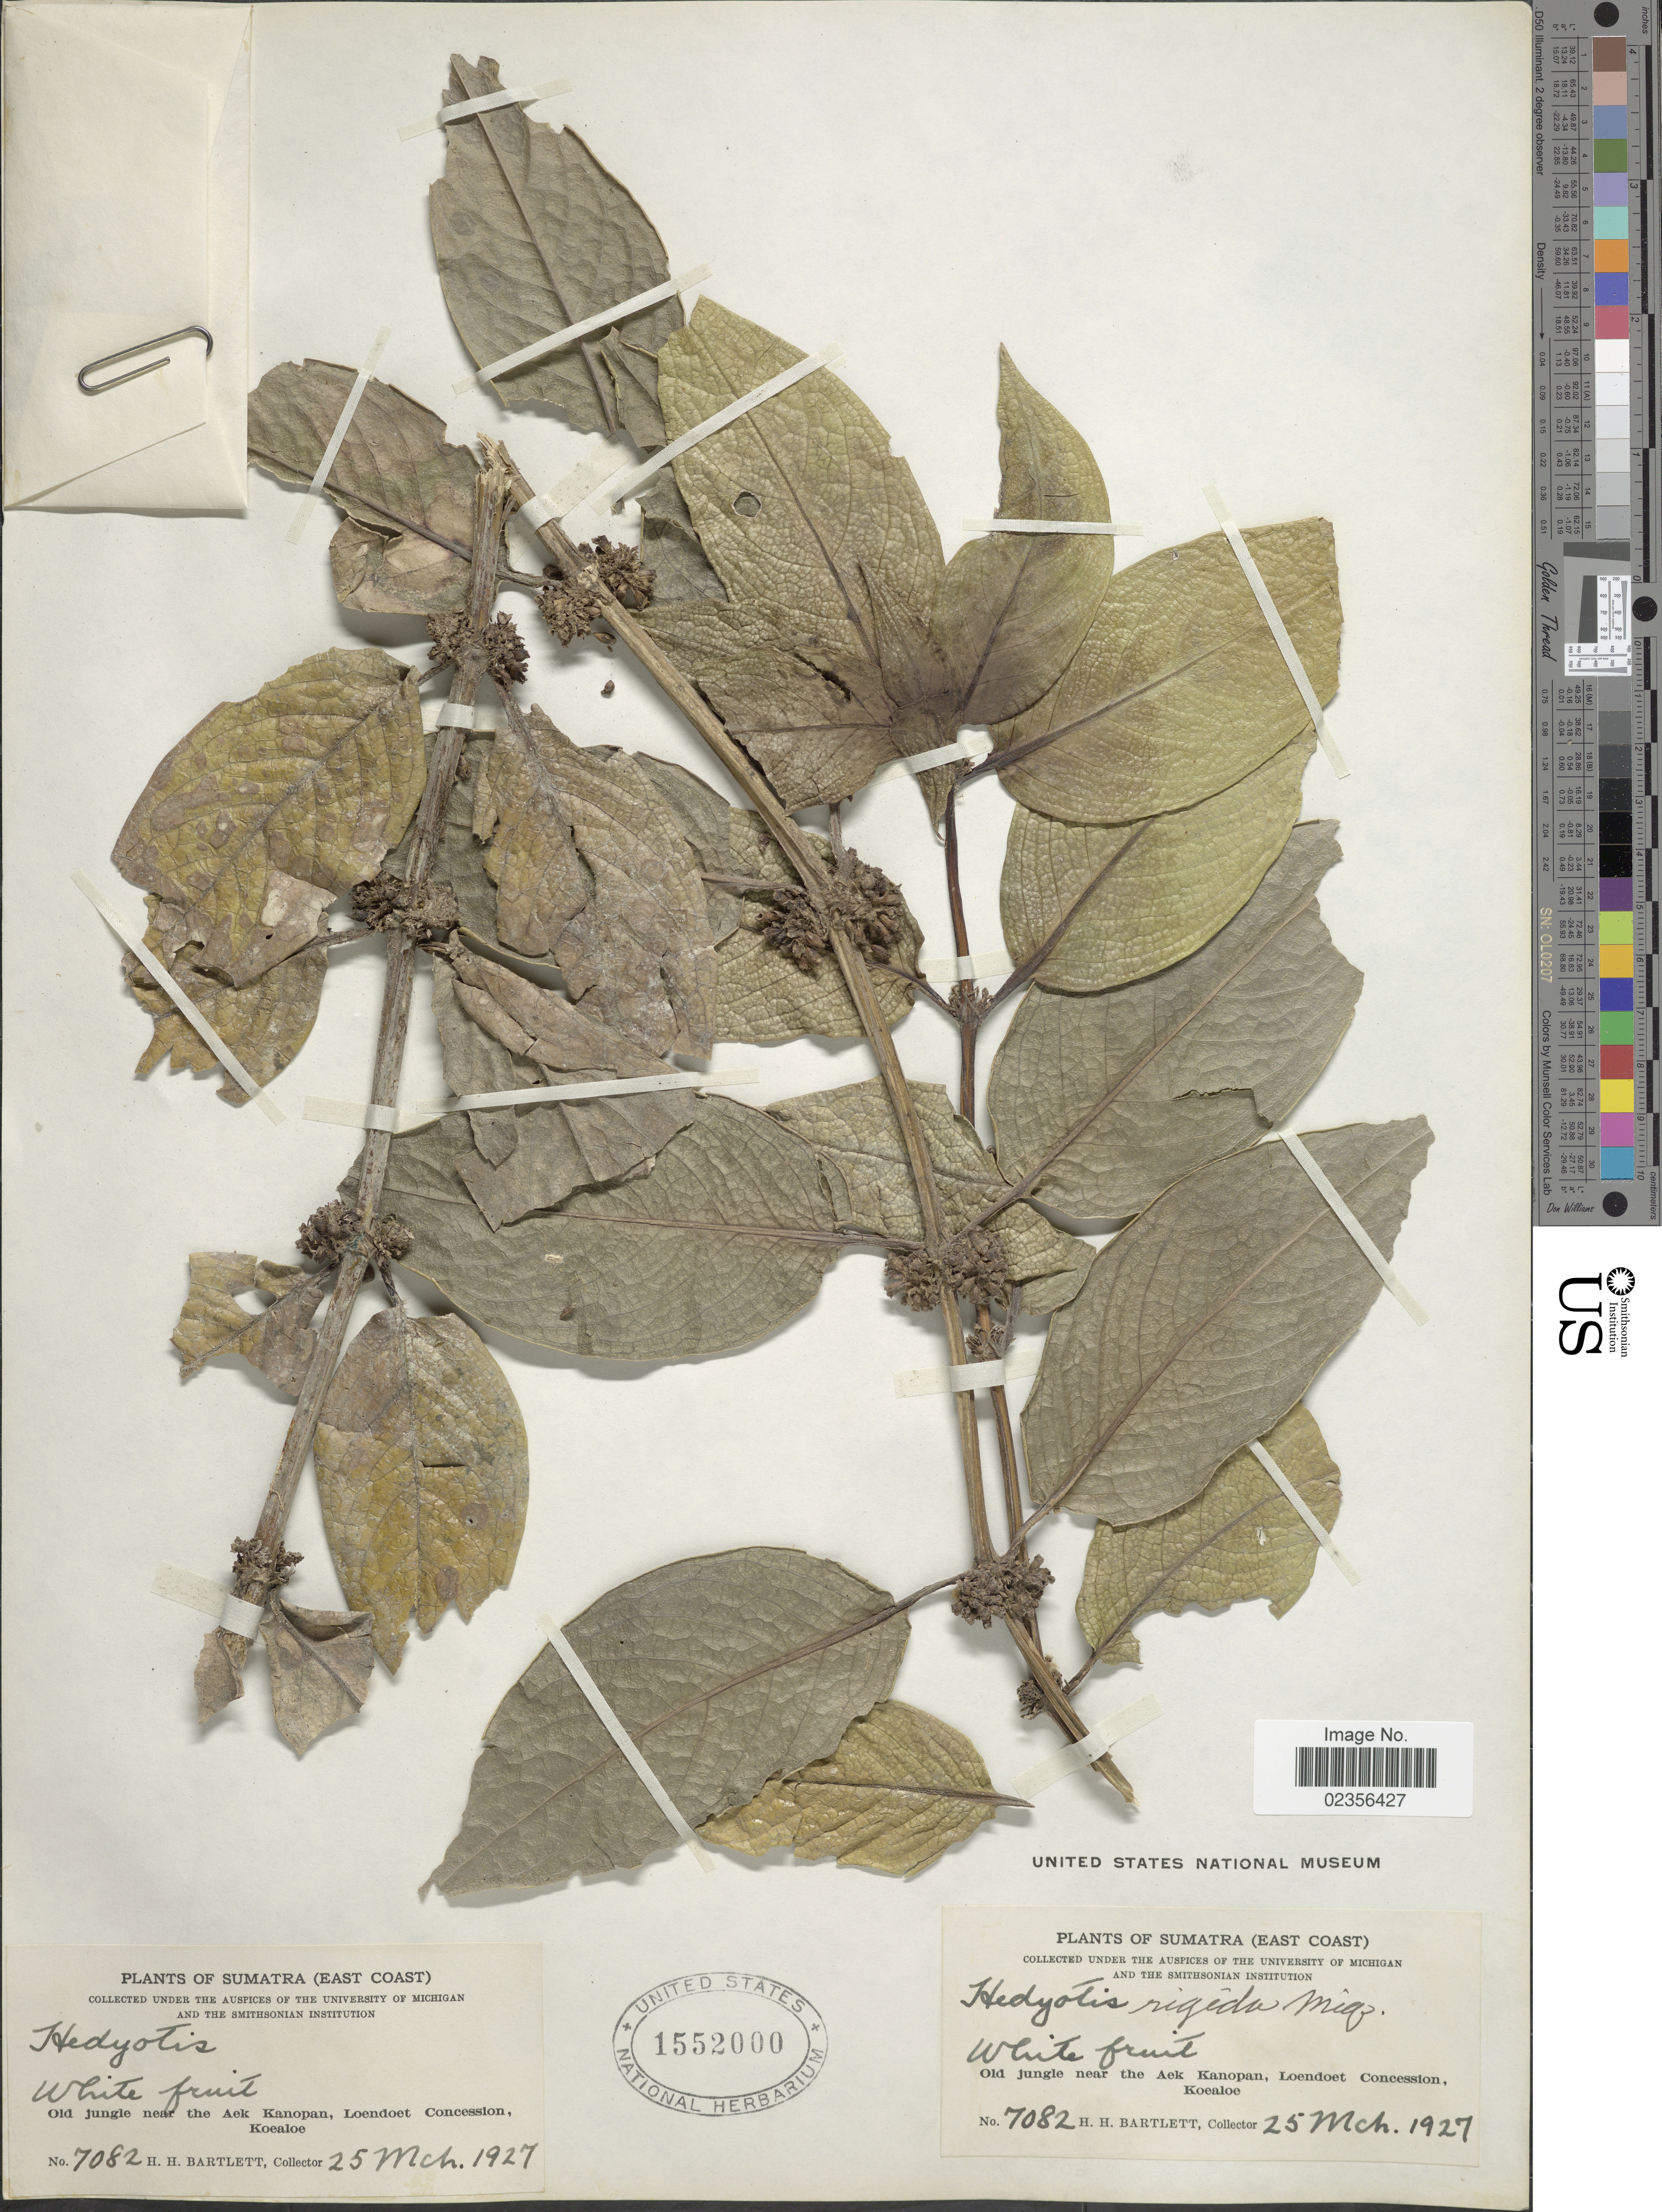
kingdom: Plantae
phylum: Tracheophyta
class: Magnoliopsida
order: Gentianales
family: Rubiaceae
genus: Hedyotis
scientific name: Hedyotis rigida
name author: (Blume) Walp.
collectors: H. H. Bartlett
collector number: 7082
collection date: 1927-03-25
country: Indonesia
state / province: Sumatra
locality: Sumatra (East Coast), Old jungle near the Aek Kaopan, Loendoet Concession, Koealoe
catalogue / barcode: US 1552000